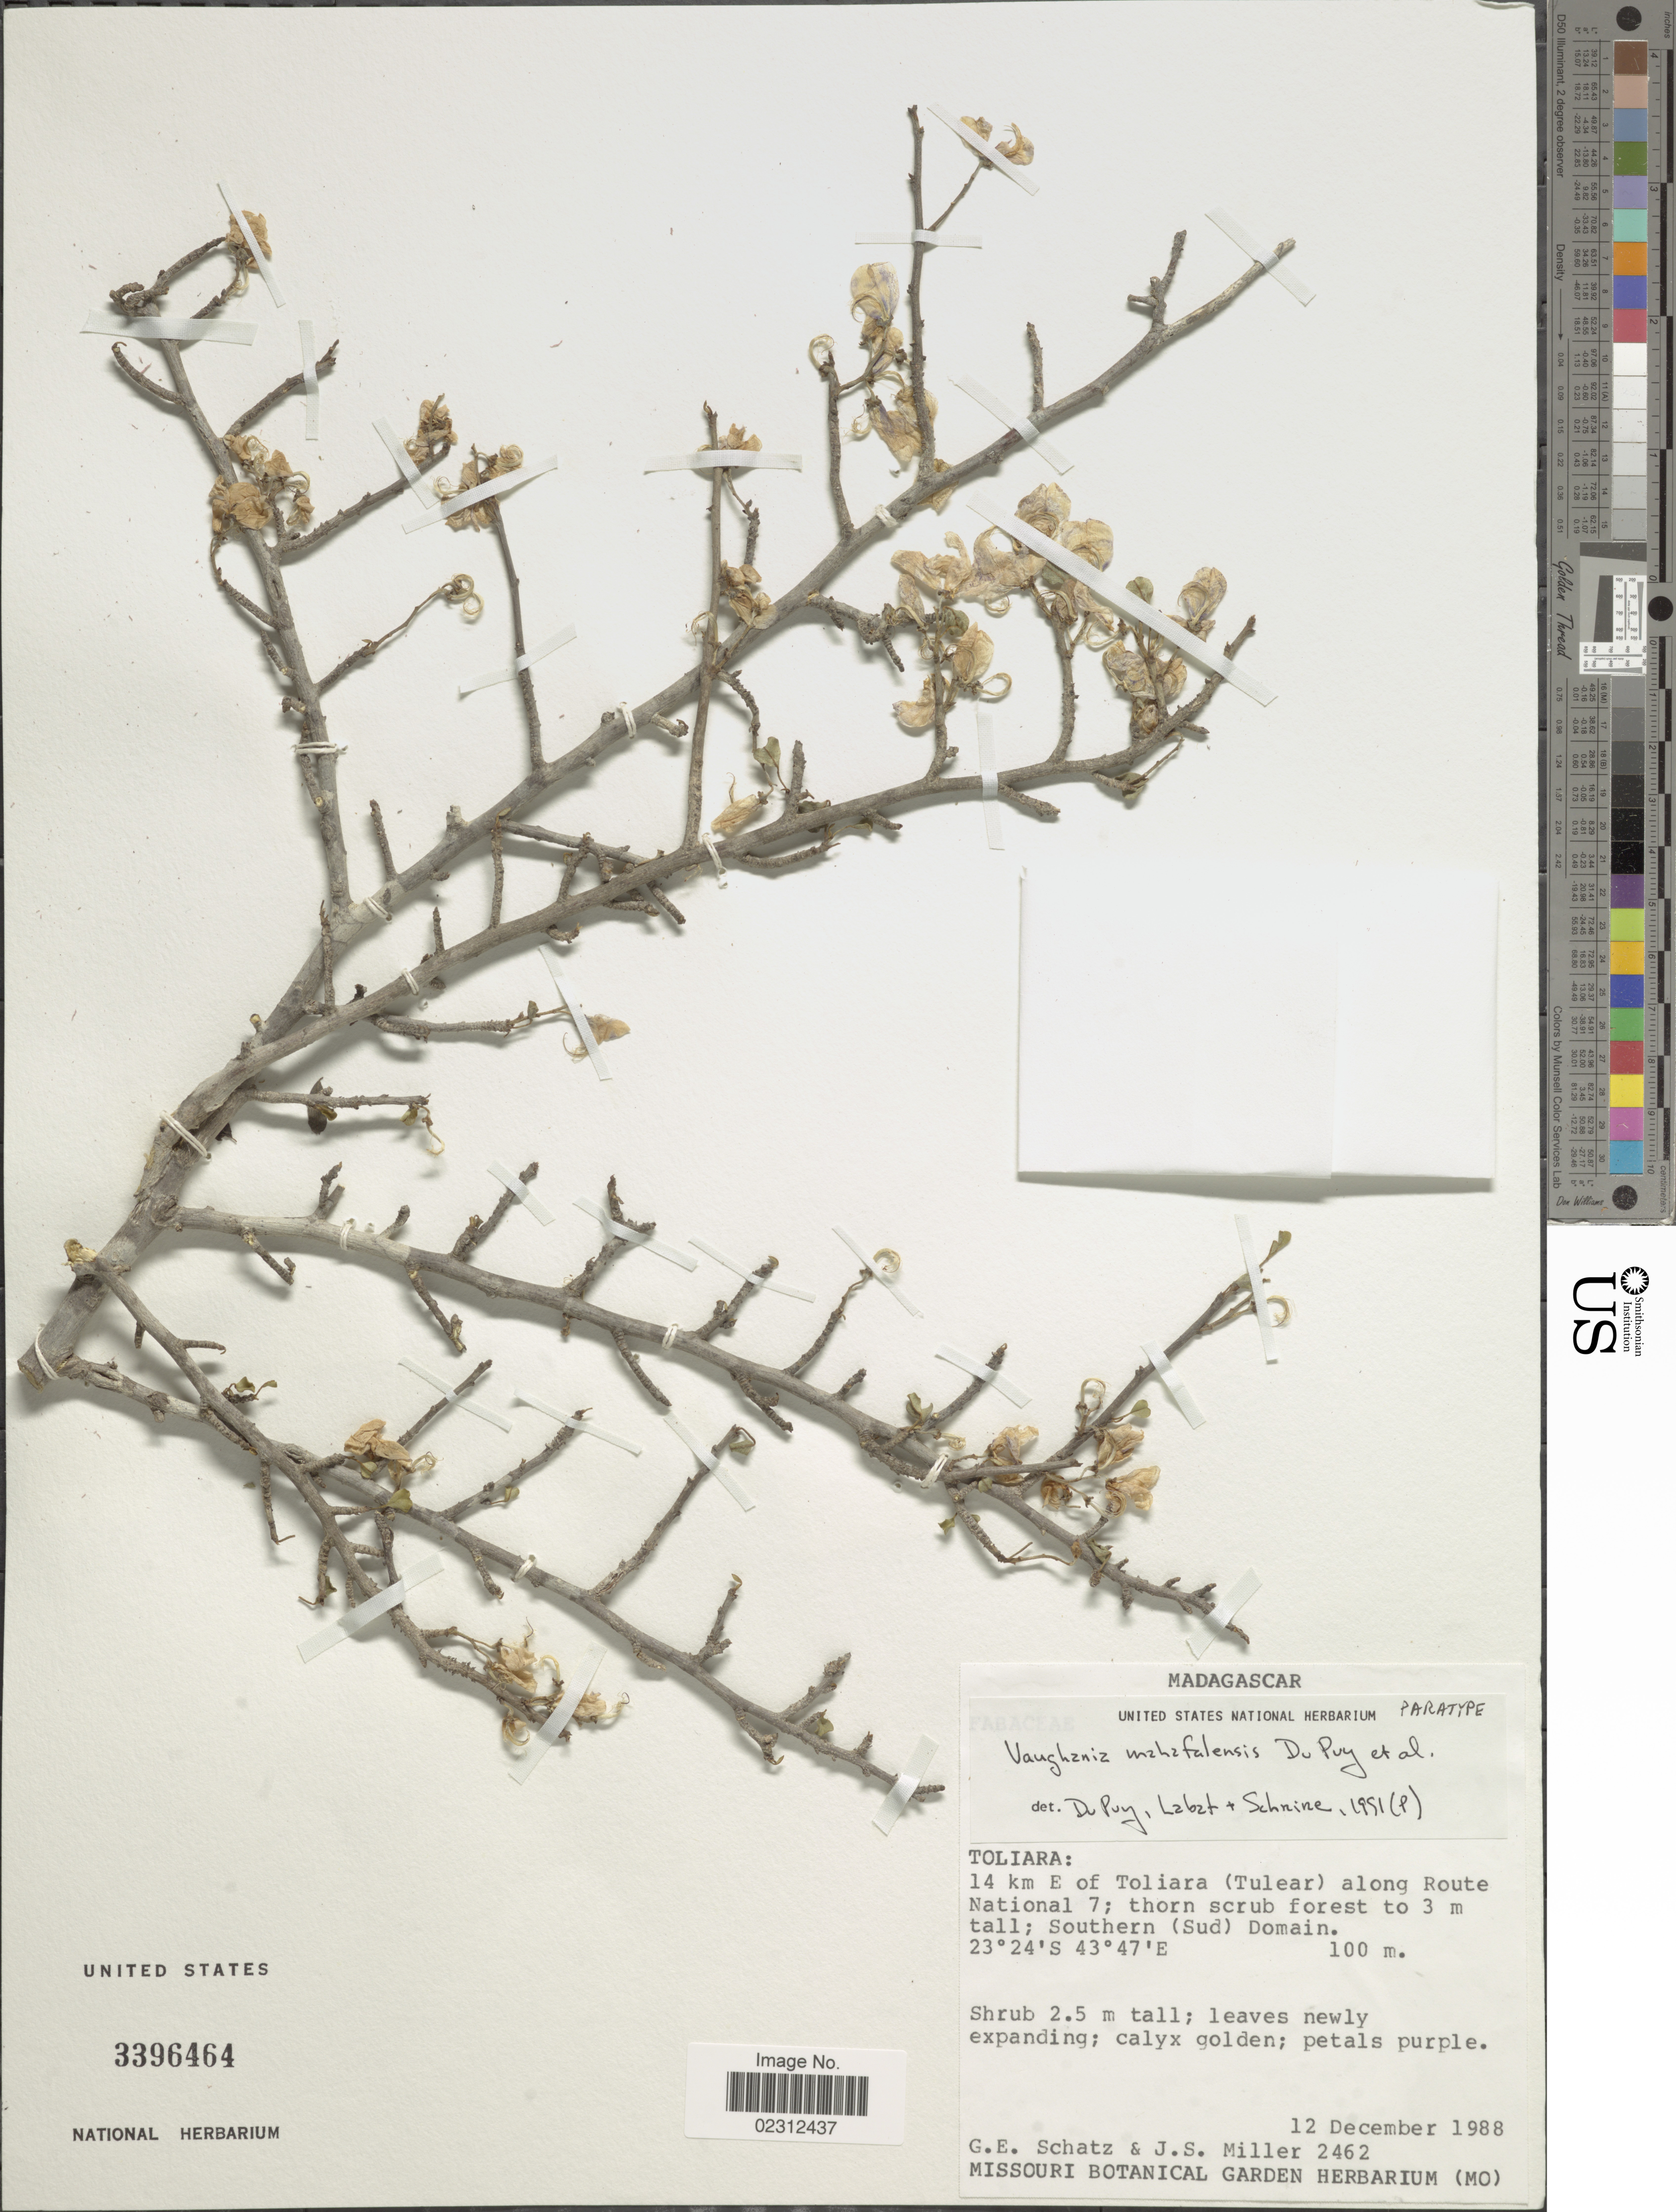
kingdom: Plantae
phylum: Tracheophyta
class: Magnoliopsida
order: Fabales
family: Fabaceae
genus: Indigofera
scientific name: Indigofera mahafalensis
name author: (Du Puy et al.) Schrire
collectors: G. Schatz & J. S. Miller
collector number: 2462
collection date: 1988-12-12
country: Madagascar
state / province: Atsimo-Andrefana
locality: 14 km E of Toliara (Tulear) along Route National 7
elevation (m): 100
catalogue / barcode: US 3396464